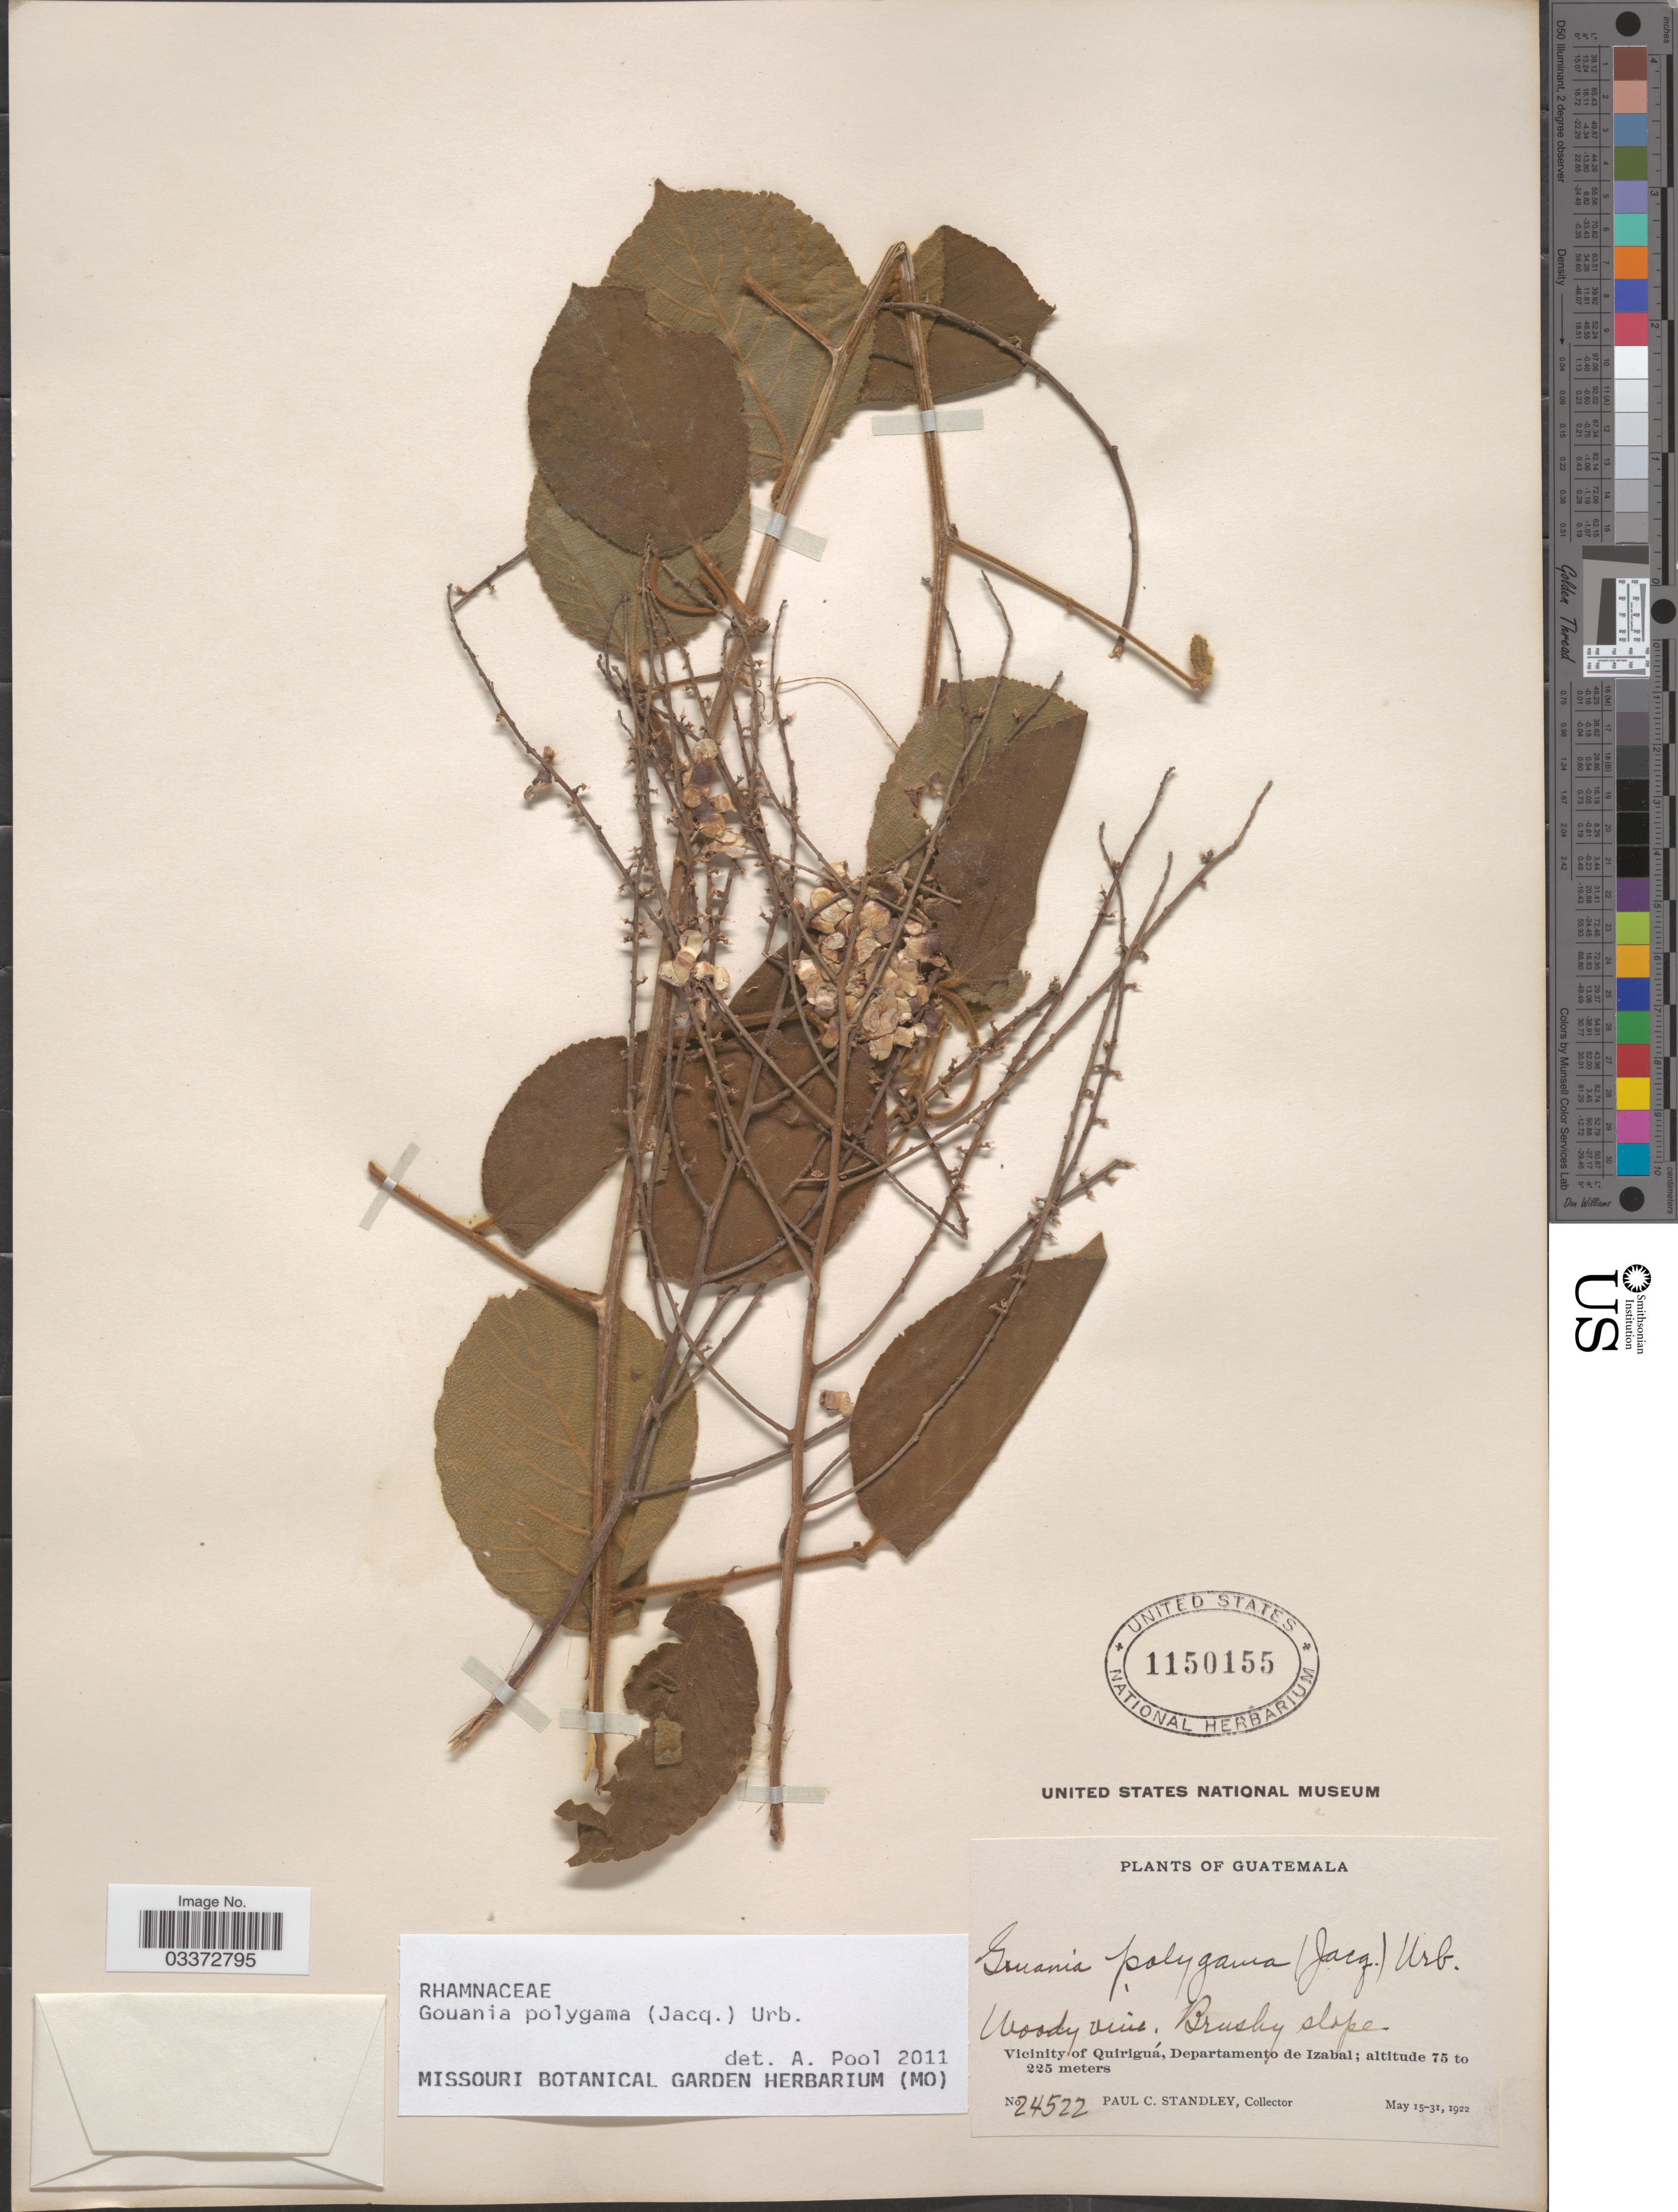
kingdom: Plantae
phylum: Tracheophyta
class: Magnoliopsida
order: Rosales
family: Rhamnaceae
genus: Gouania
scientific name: Gouania polygama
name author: (Jacq.) Urb.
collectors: P. C. Standley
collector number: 24522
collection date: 1922-05-15/1922-05-31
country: Guatemala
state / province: Izabal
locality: Vicinity of Quiriguá, Departamento de Izabal.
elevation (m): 75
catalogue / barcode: US 1150155